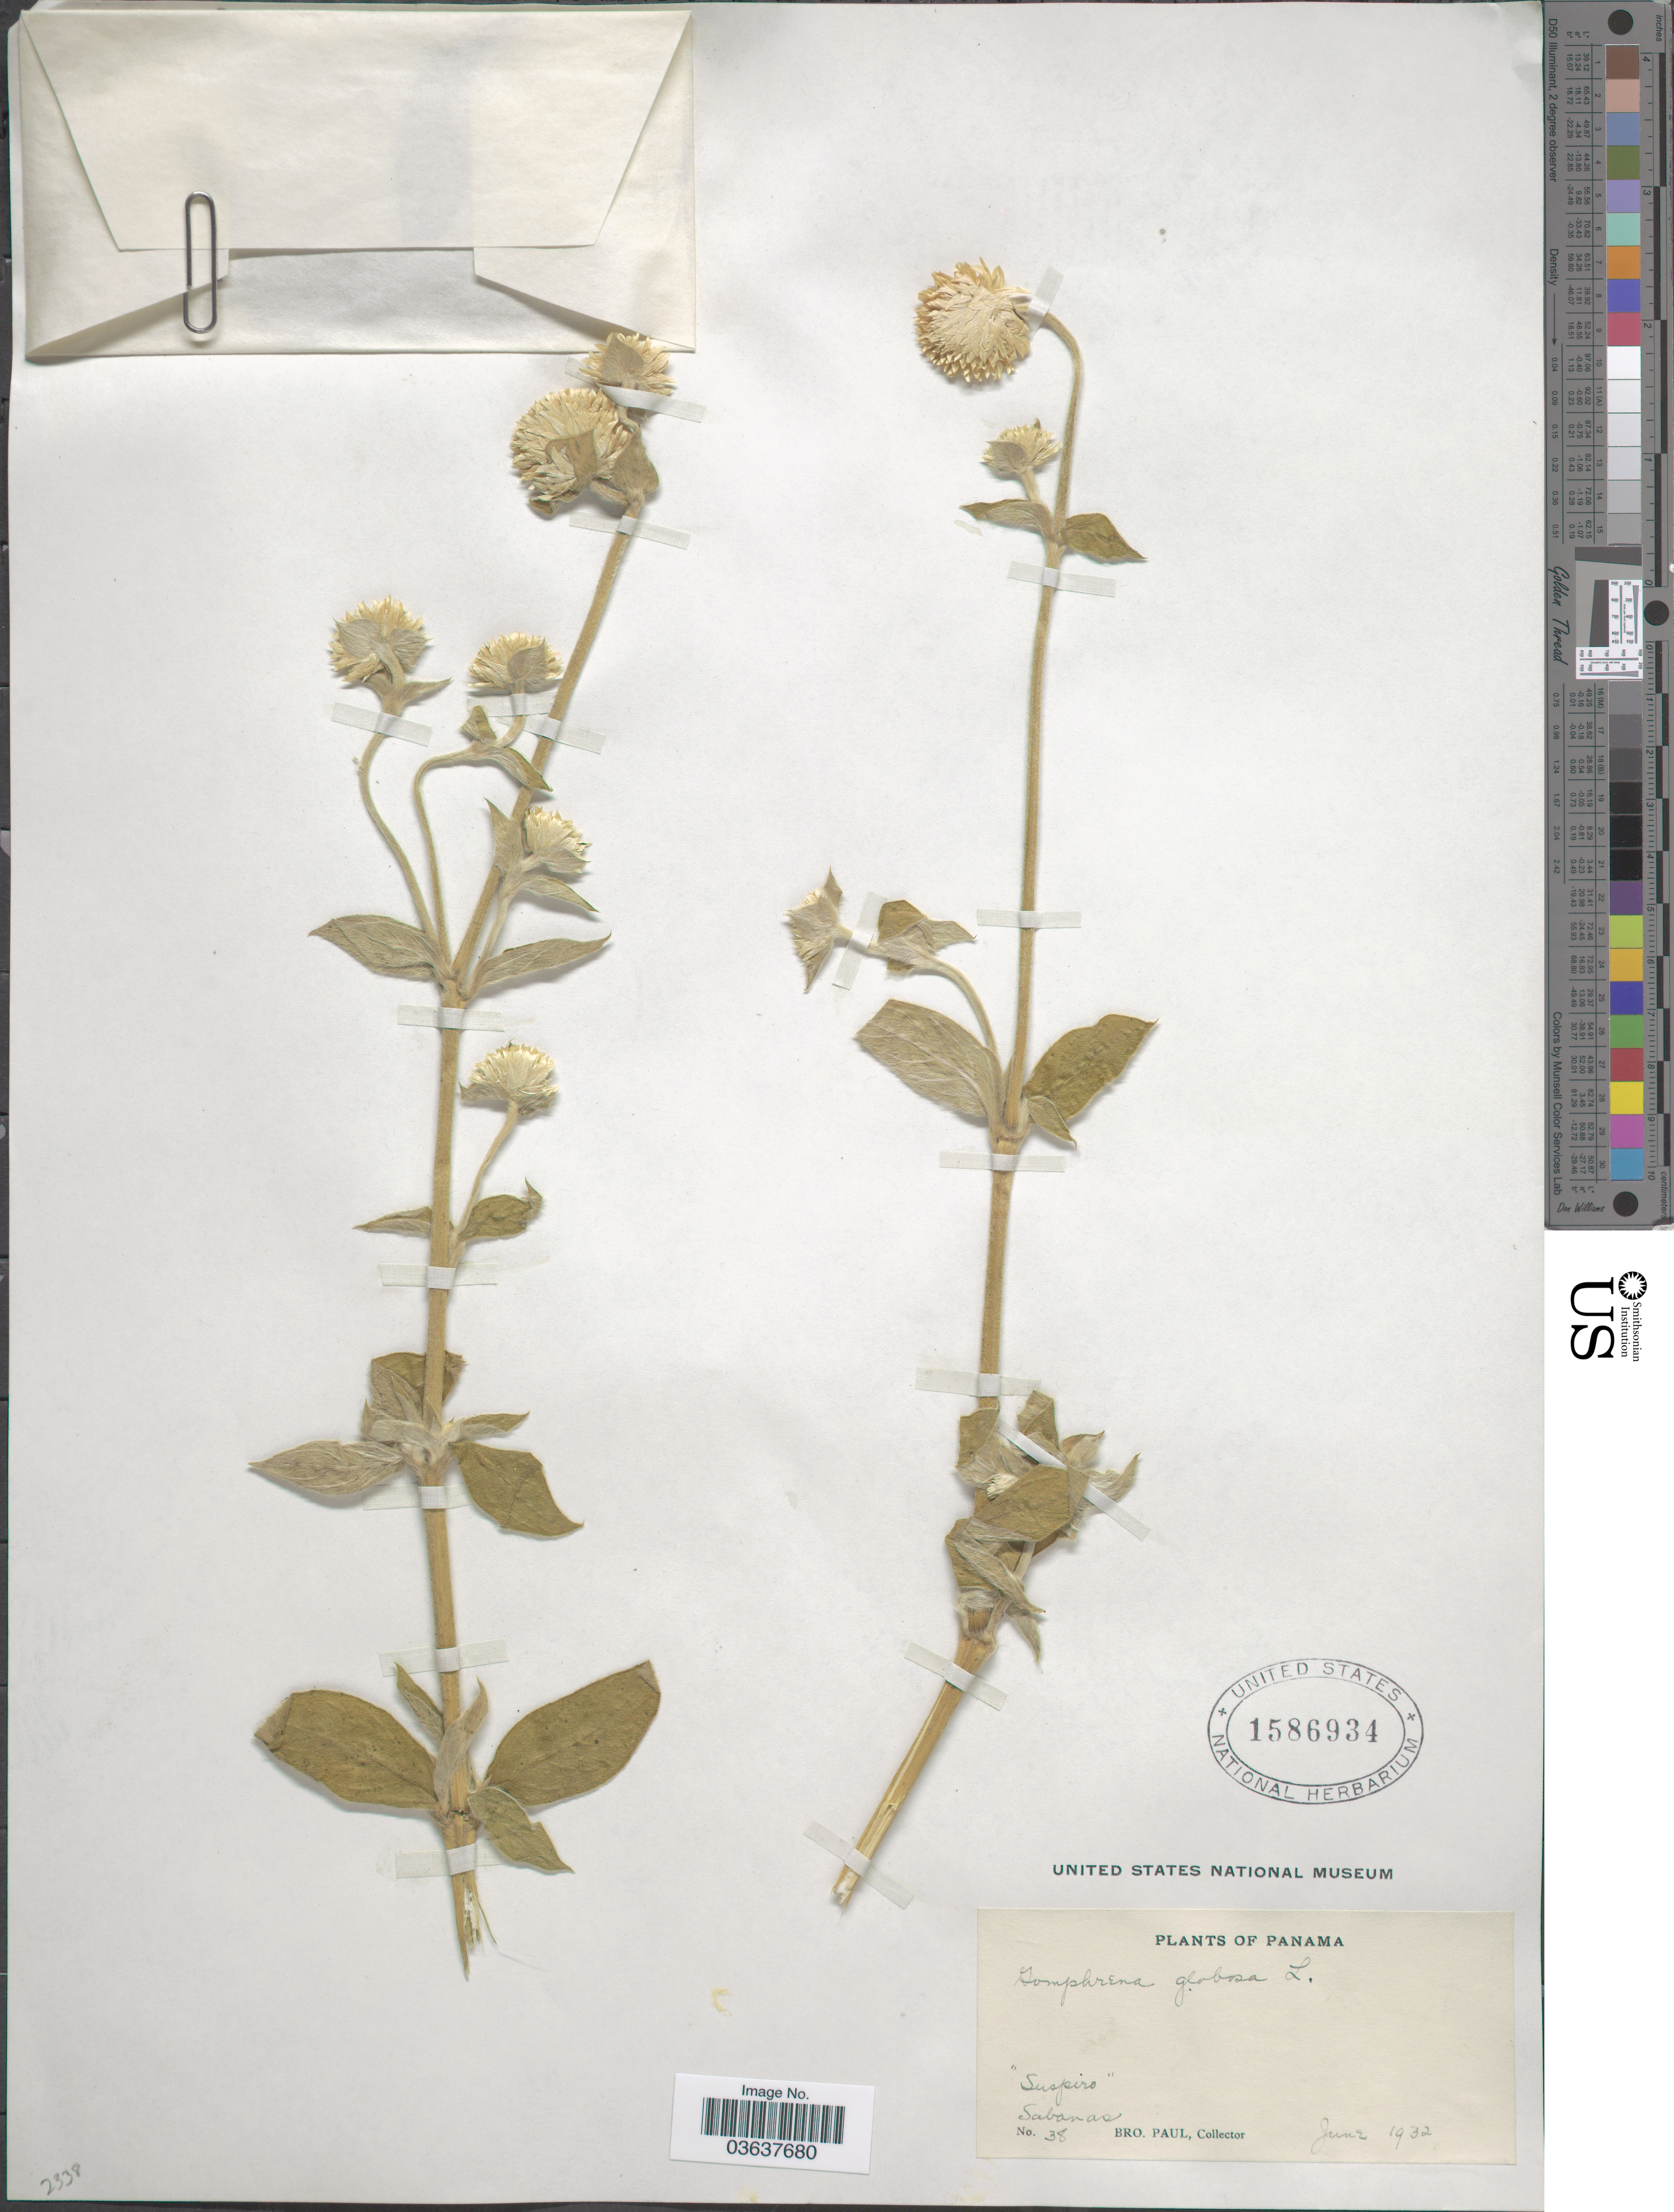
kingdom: Plantae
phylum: Tracheophyta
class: Magnoliopsida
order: Caryophyllales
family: Amaranthaceae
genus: Gomphrena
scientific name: Gomphrena globosa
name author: L.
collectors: B. Paul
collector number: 38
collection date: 1932-06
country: Panama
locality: Suspiro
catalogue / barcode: US 1586934